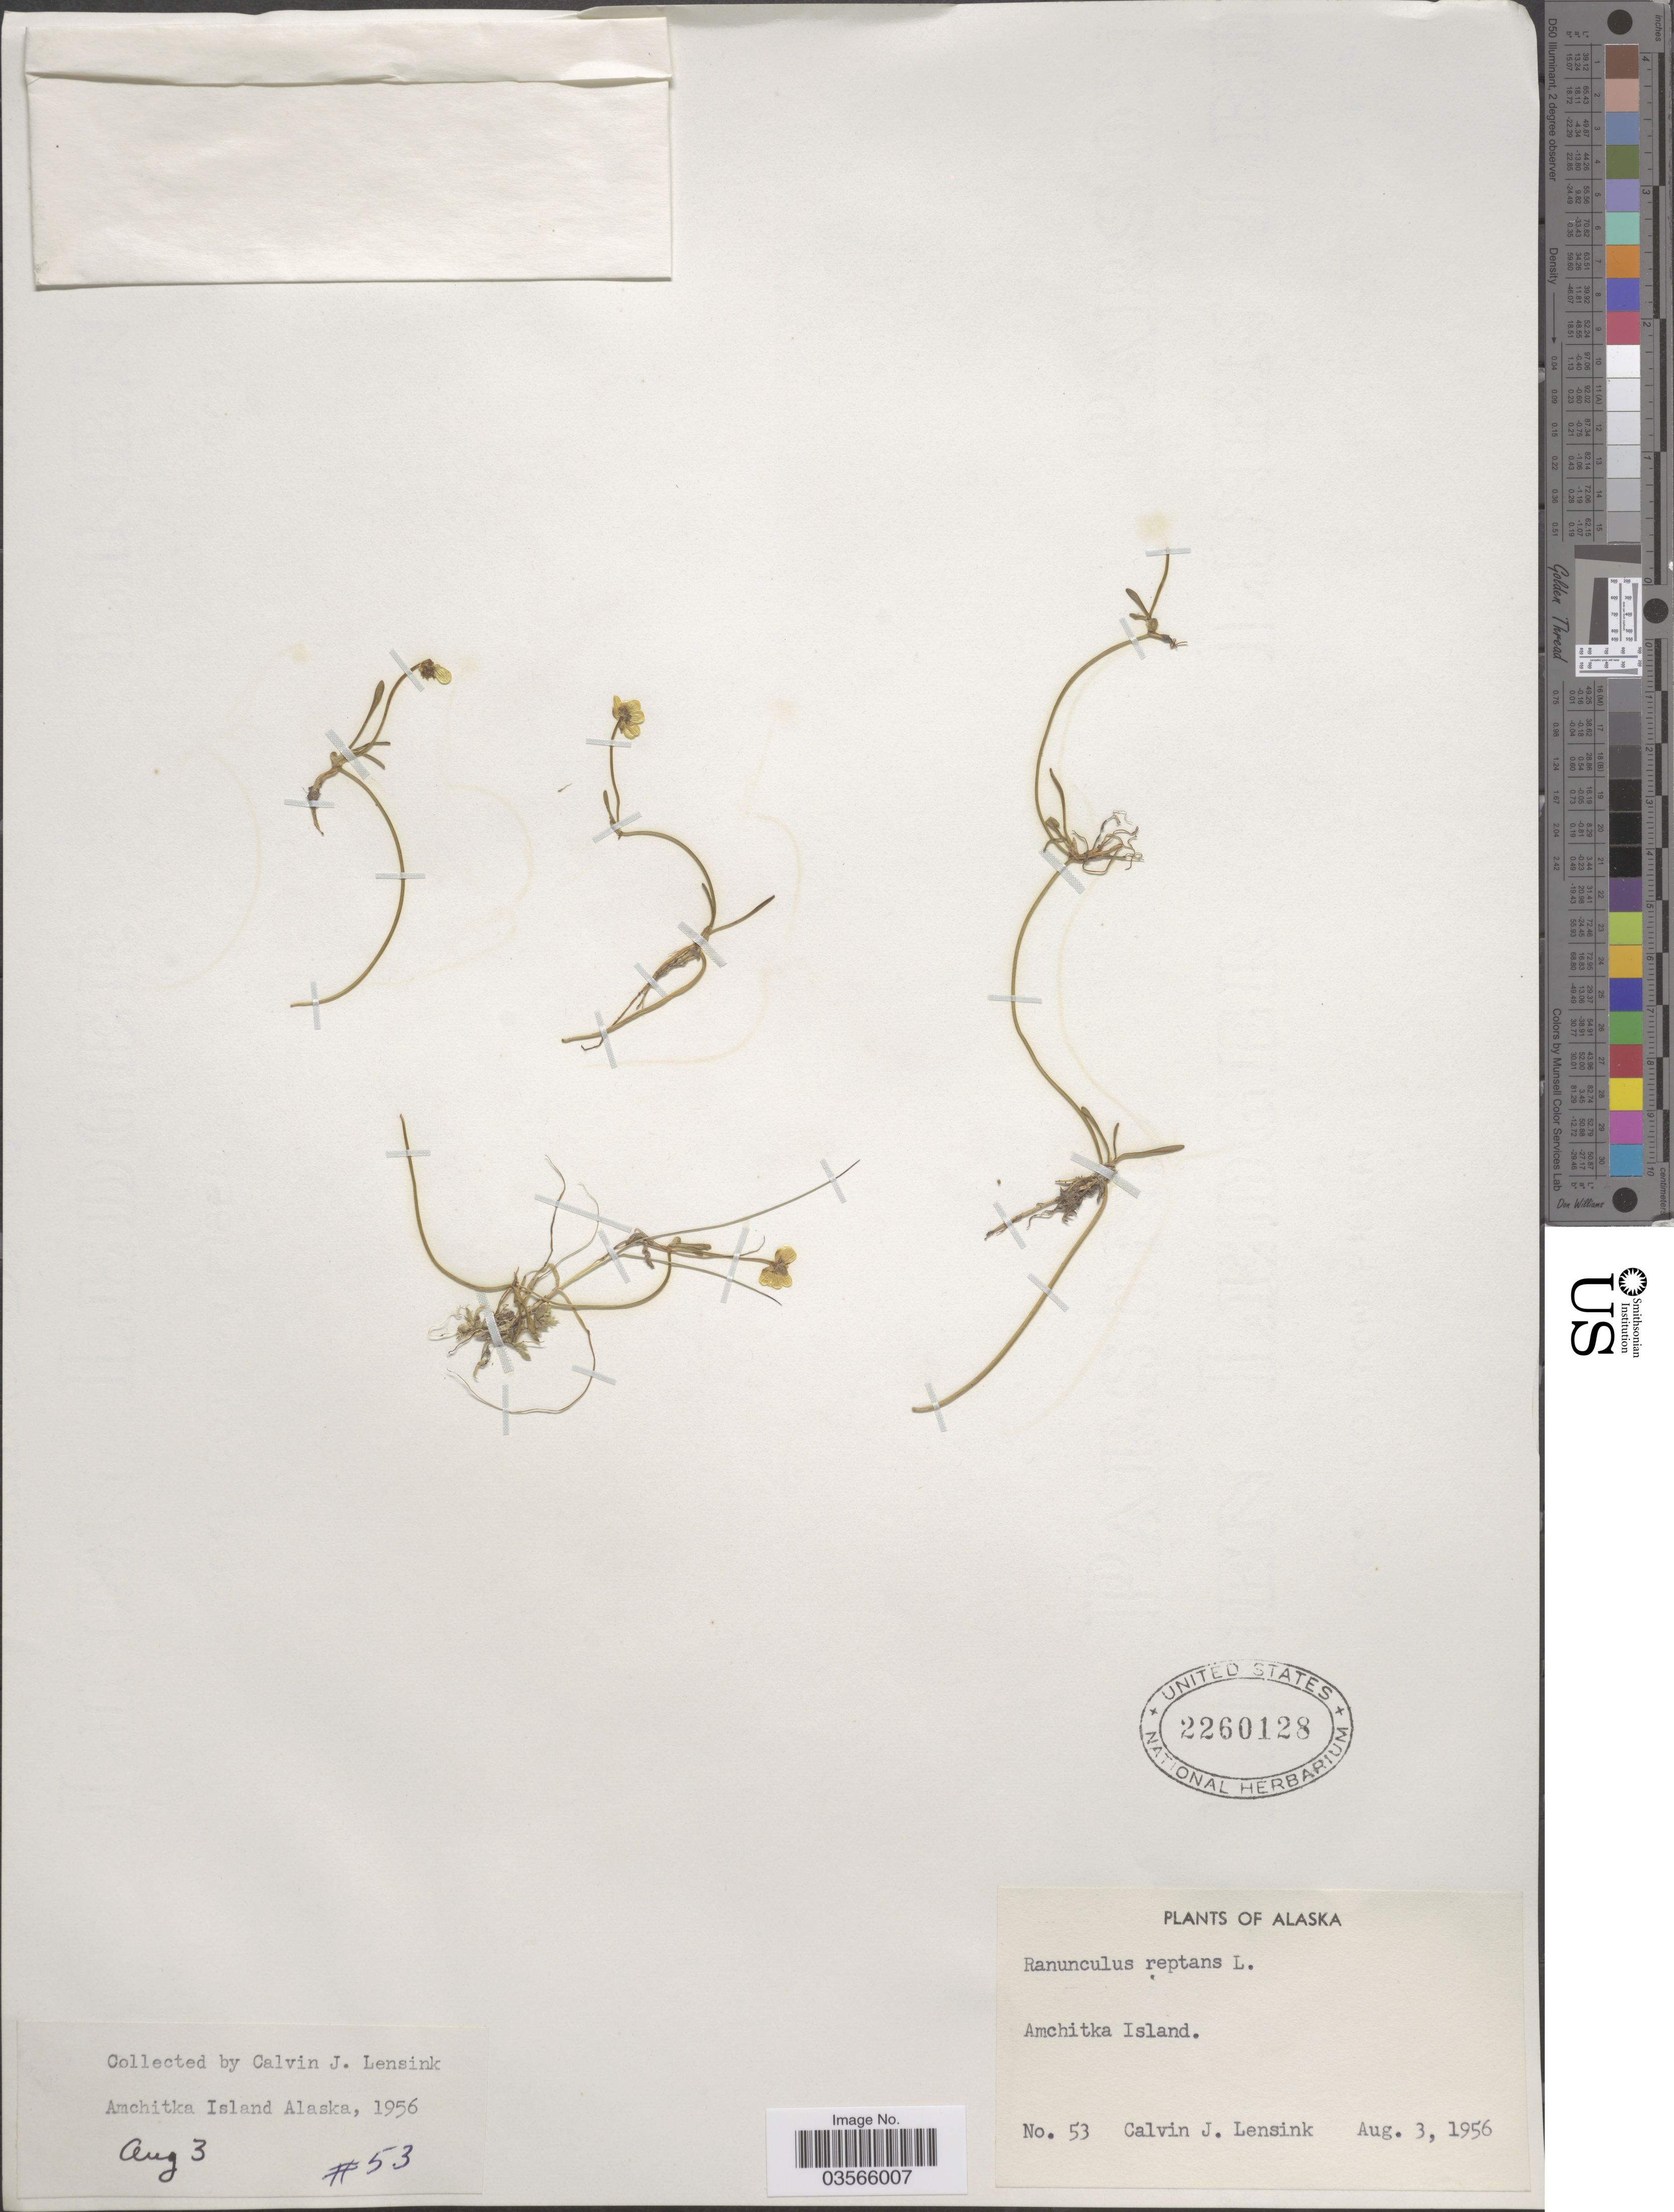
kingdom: Plantae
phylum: Tracheophyta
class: Magnoliopsida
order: Ranunculales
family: Ranunculaceae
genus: Ranunculus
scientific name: Ranunculus flammula var. filiformis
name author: (Michx.) Hook.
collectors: C. Lensink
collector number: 53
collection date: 1956-08-03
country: United States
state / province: Alaska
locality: Amchitka Island.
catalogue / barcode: US 2260128